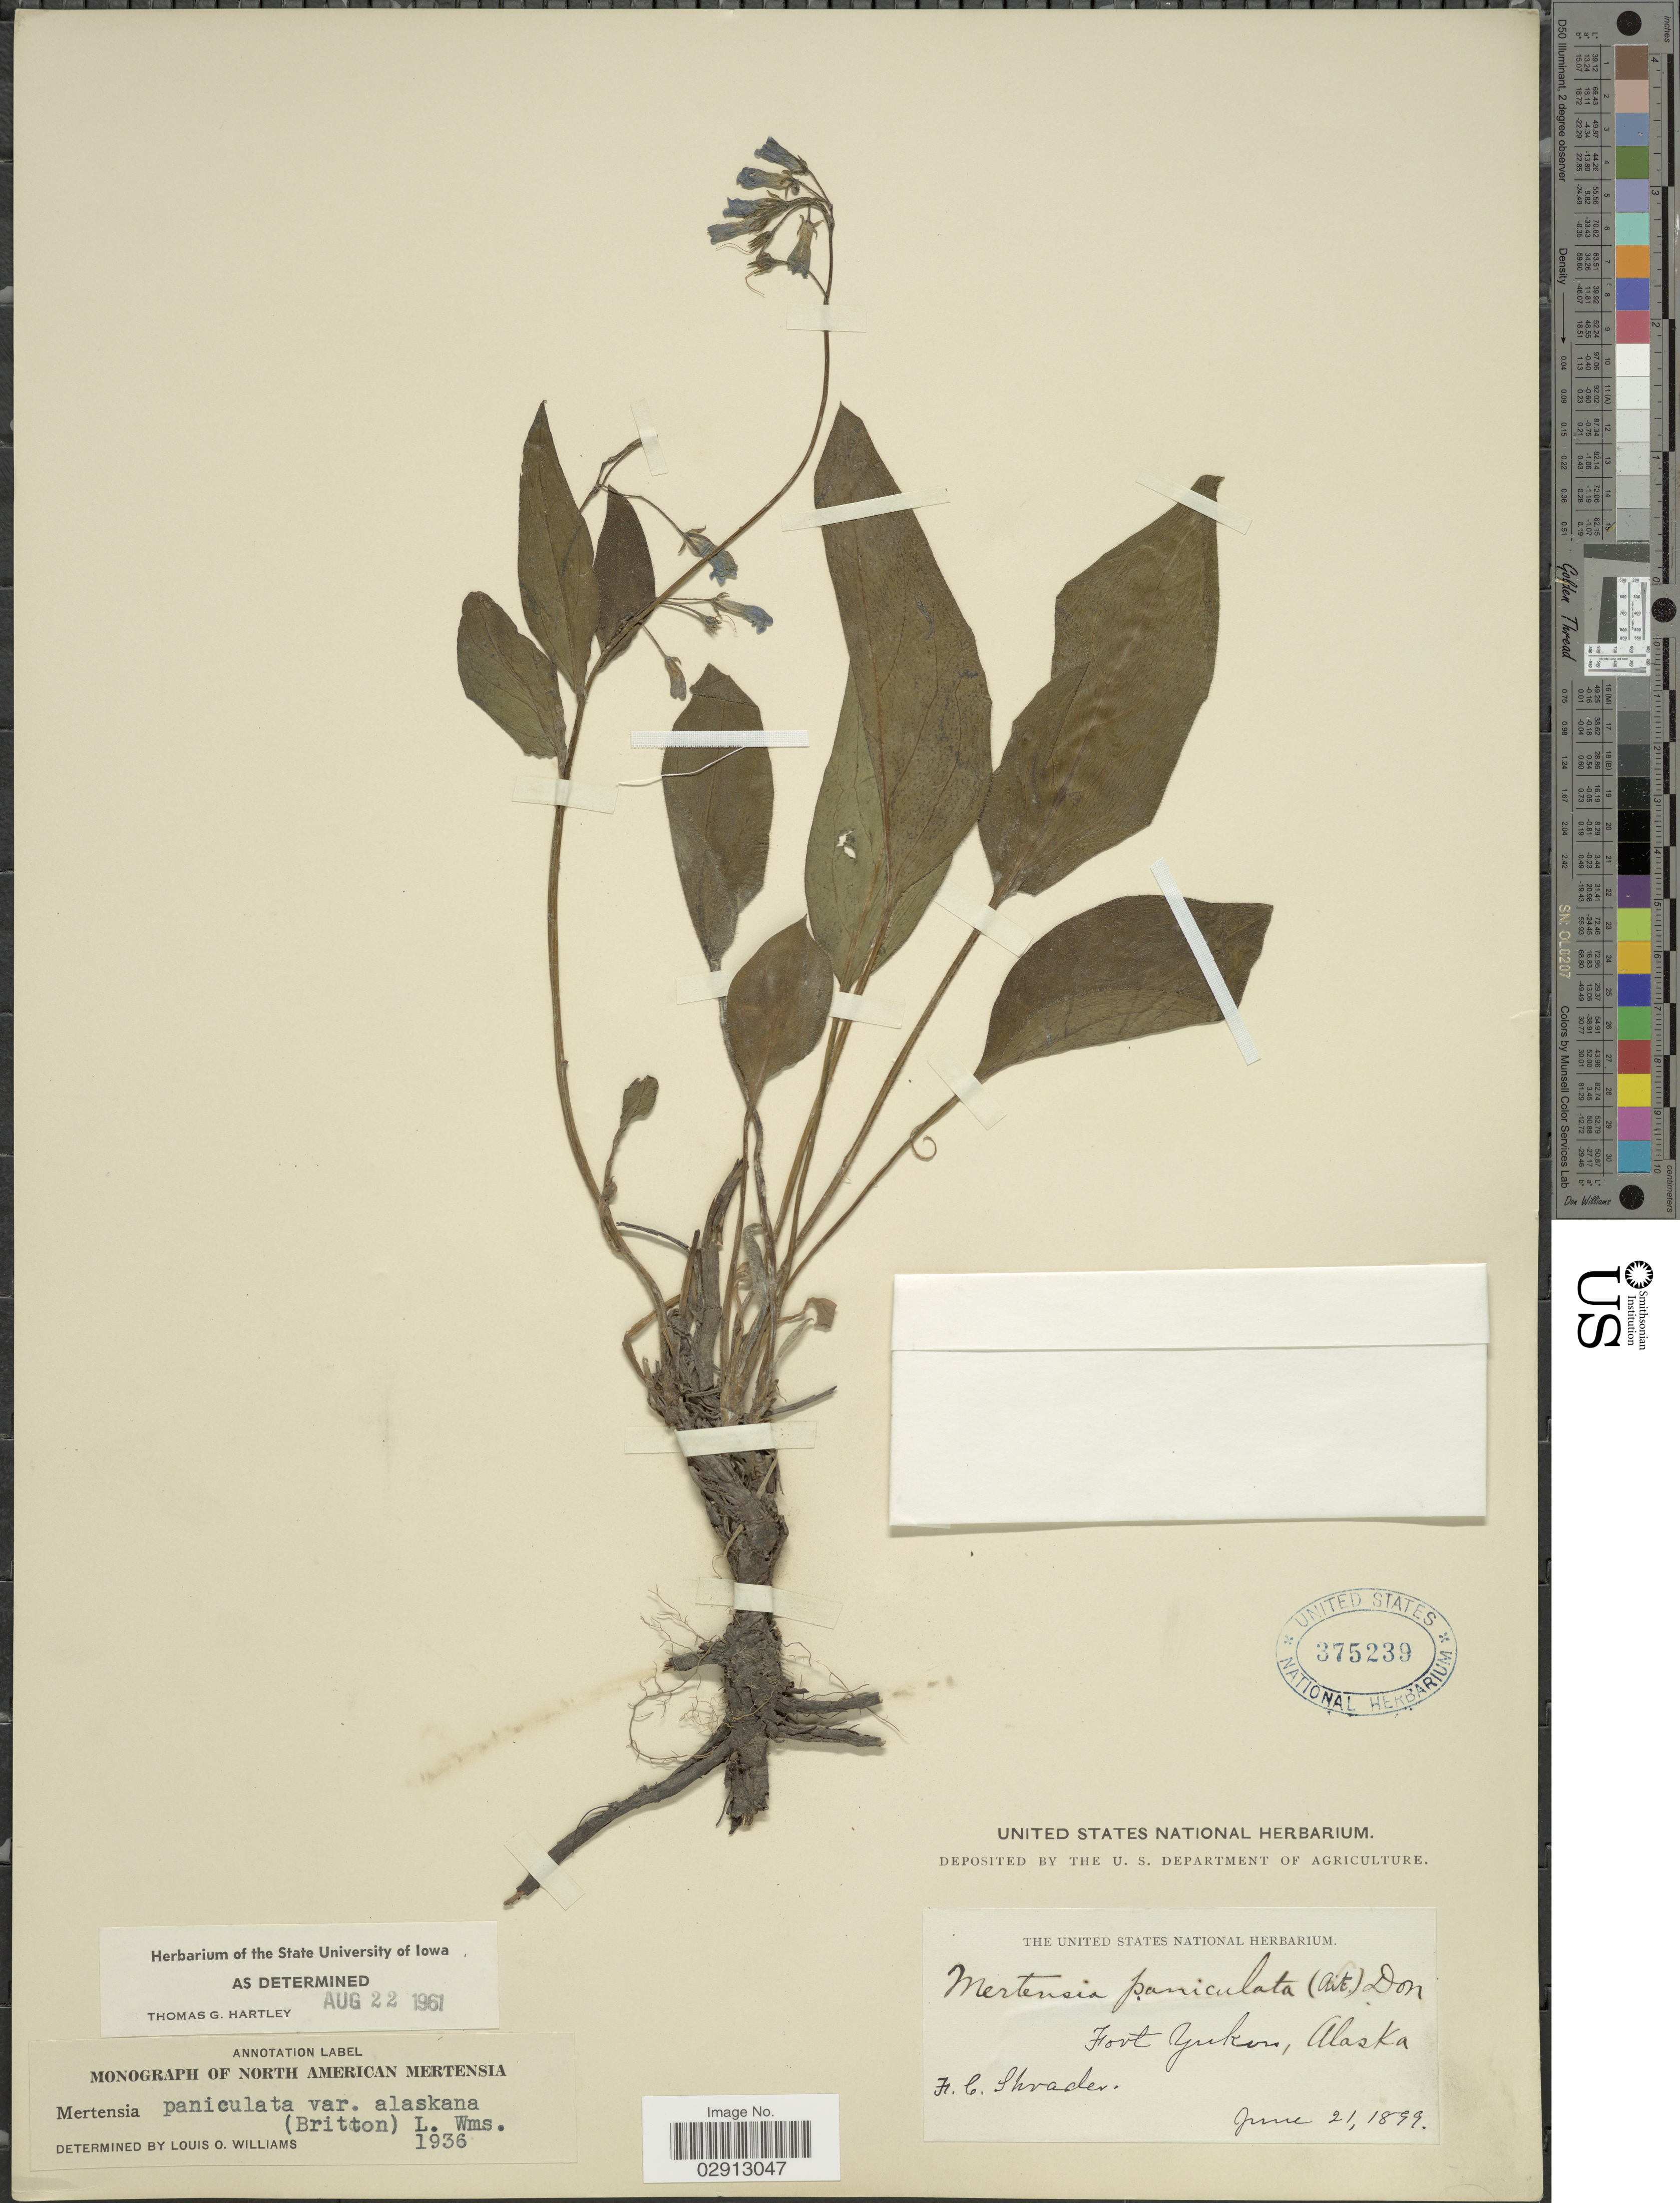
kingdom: Plantae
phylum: Tracheophyta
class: Magnoliopsida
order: Boraginales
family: Boraginaceae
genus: Mertensia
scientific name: Mertensia paniculata var. alaskana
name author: (Britton) L.O. Williams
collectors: F. Shrader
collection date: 1899-06-21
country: United States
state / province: Alaska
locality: Fort Yukon.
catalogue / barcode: US 375239